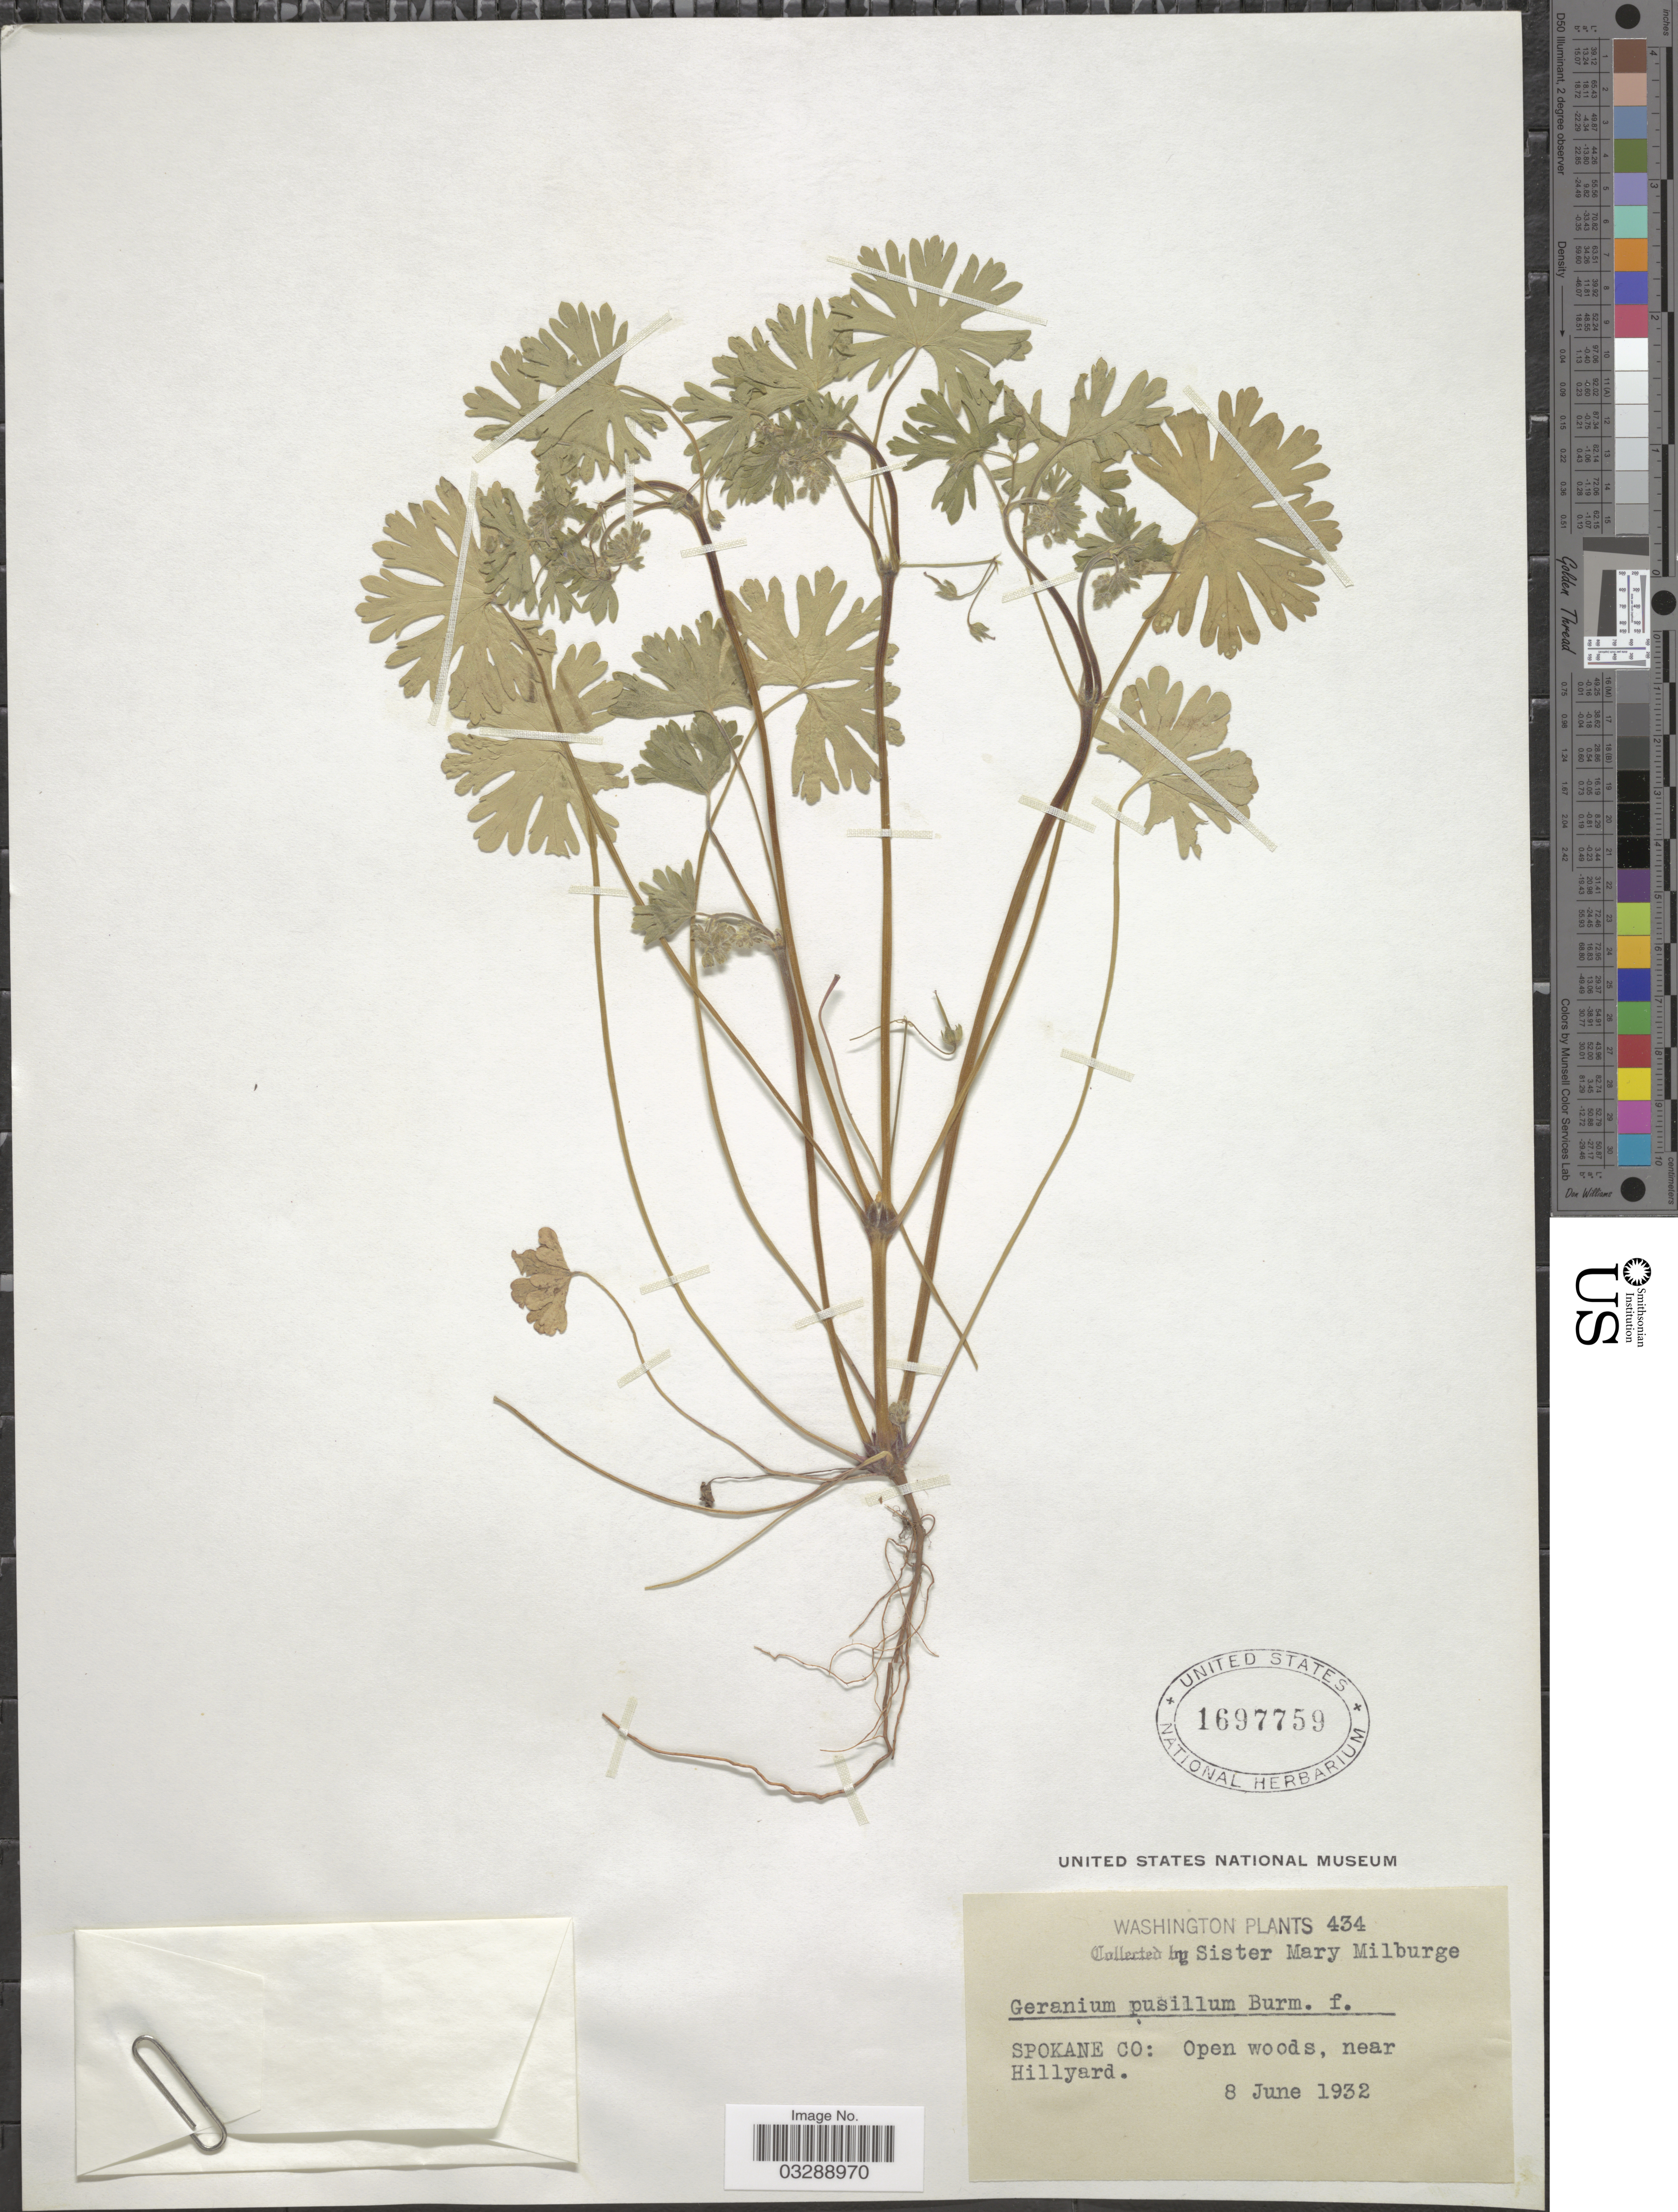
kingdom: Plantae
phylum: Tracheophyta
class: Magnoliopsida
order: Geraniales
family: Geraniaceae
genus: Geranium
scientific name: Geranium pusillum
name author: L.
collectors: S. Milburge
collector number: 434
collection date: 1932-06-08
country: United States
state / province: Washington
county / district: Spokane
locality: Spokane Co: Open woods, near Hillyard.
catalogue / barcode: US 1697759